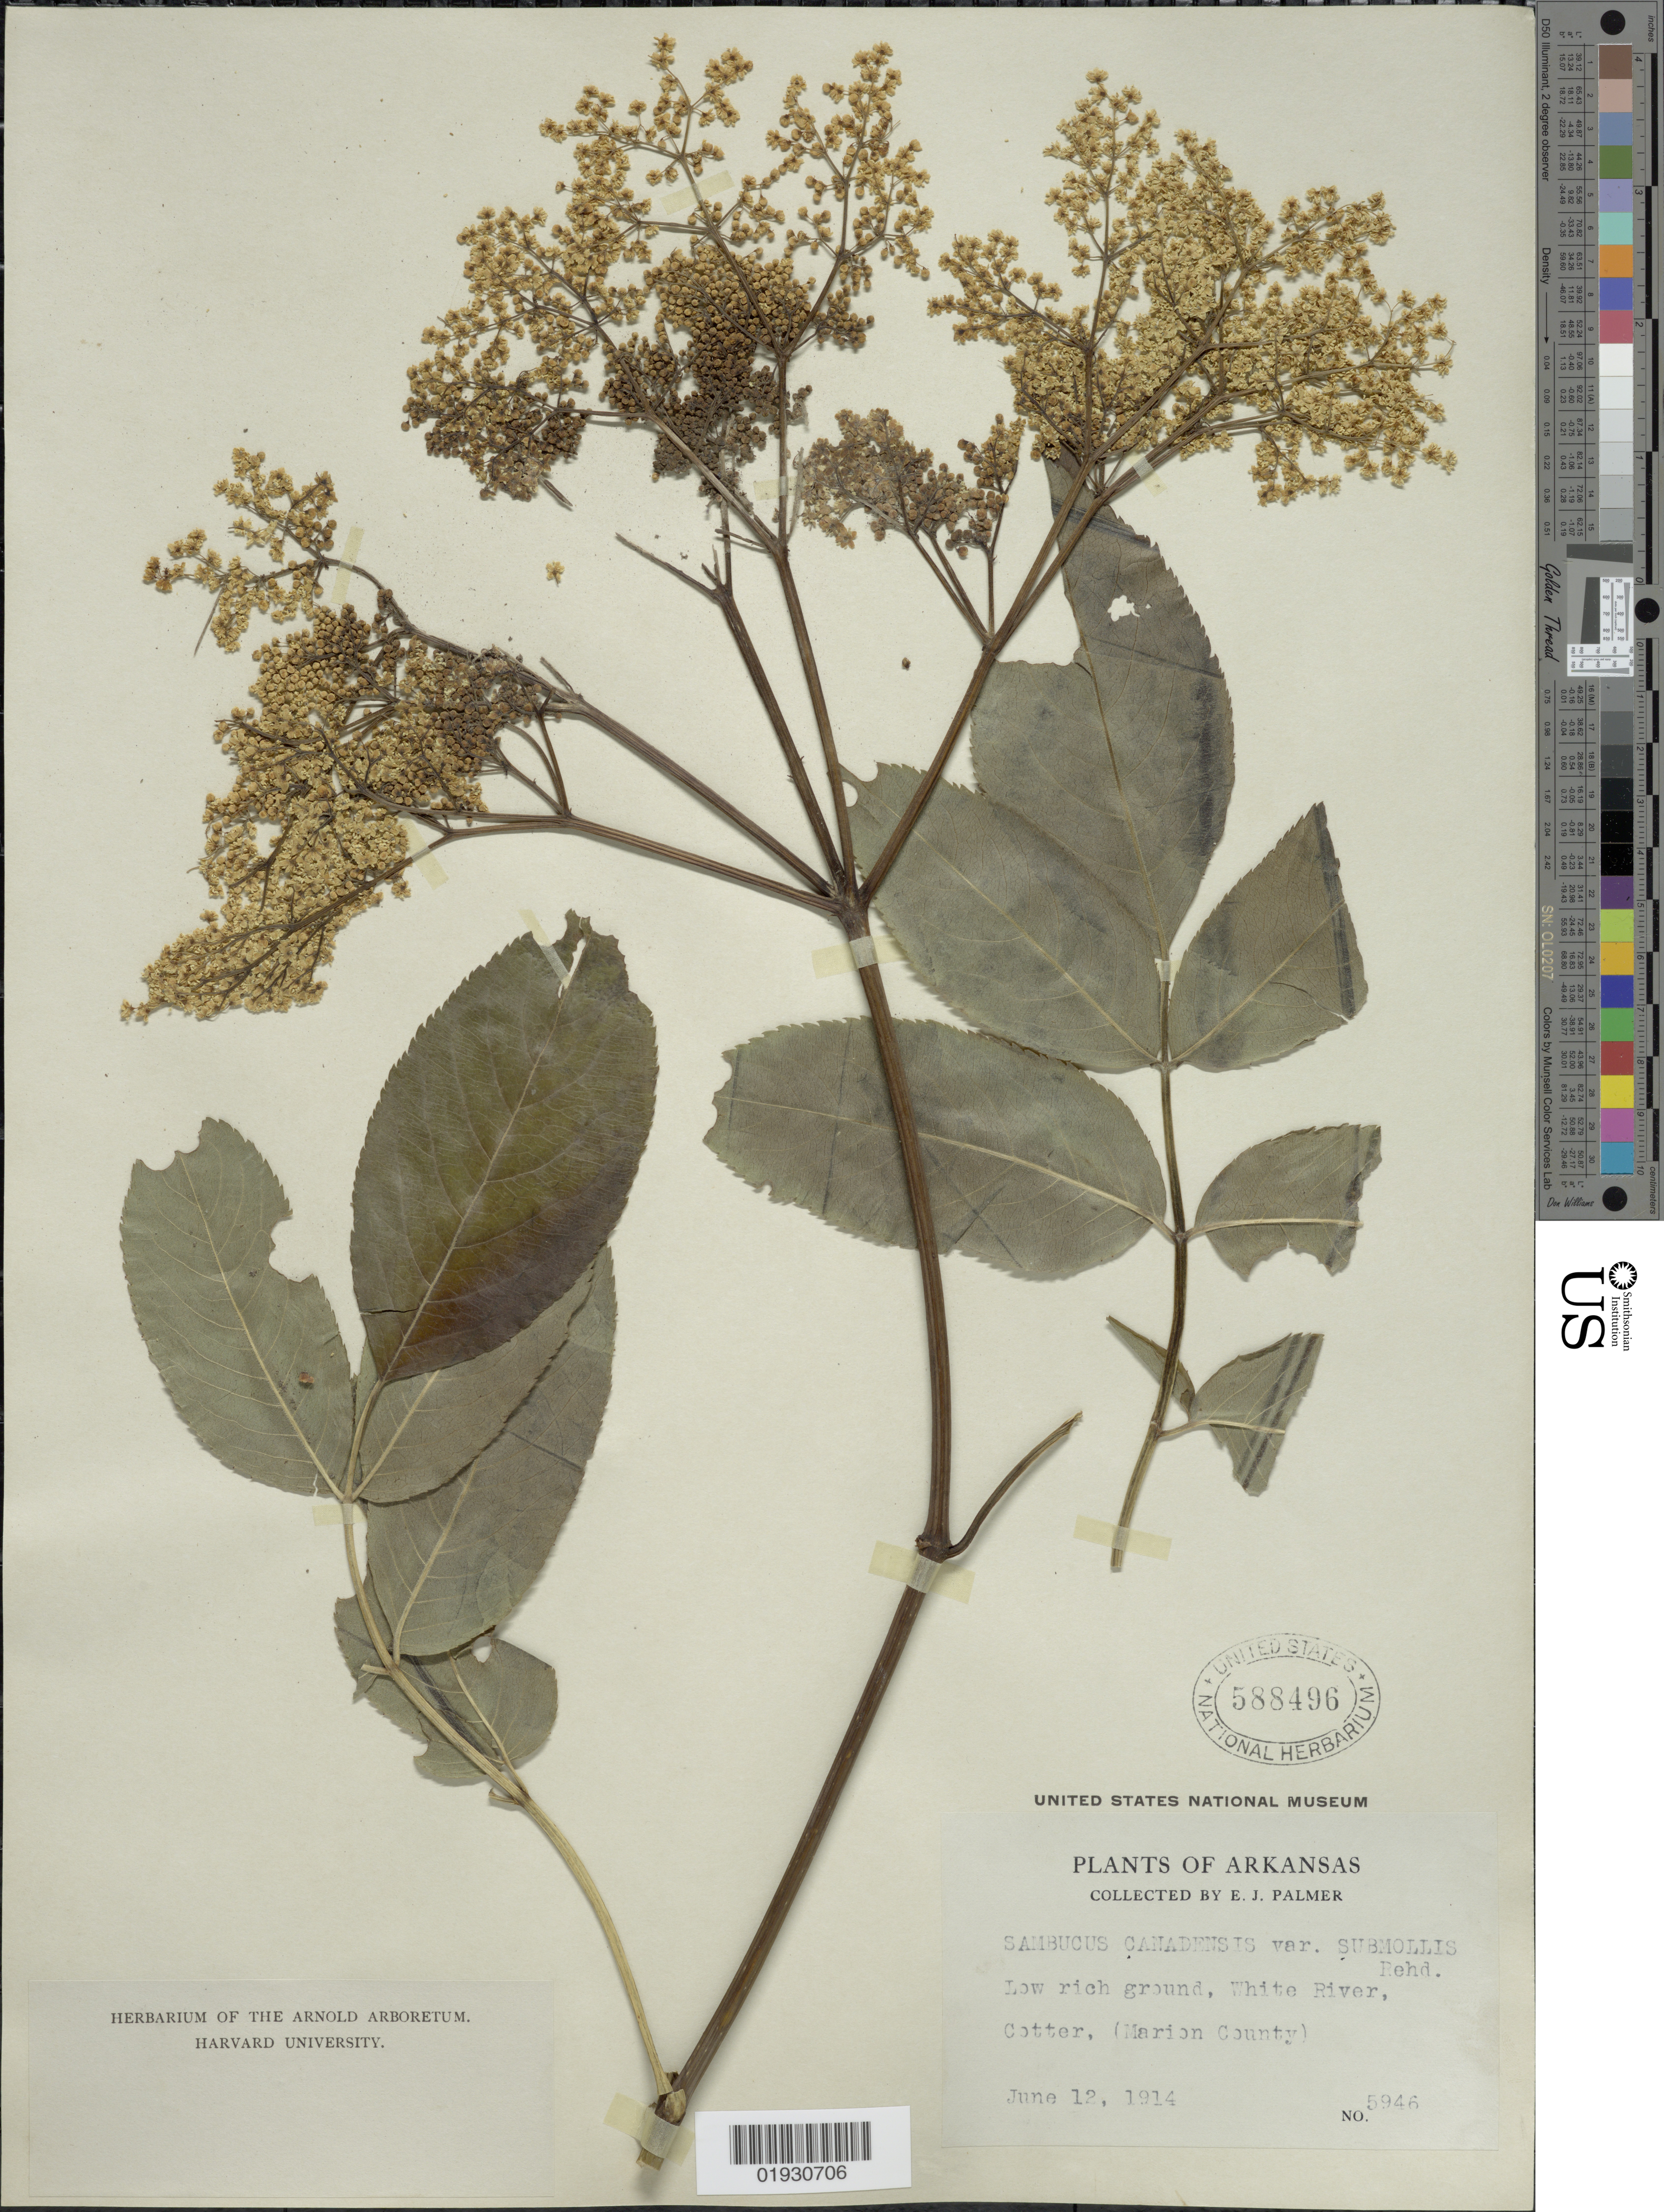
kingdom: Plantae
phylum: Tracheophyta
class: Magnoliopsida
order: Dipsacales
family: Viburnaceae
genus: Sambucus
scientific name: Sambucus canadensis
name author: L.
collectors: E. J. Palmer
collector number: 5946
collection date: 1914-06-12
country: United States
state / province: Arkansas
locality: White River, Cotter, (Marion County)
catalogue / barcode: US 588496